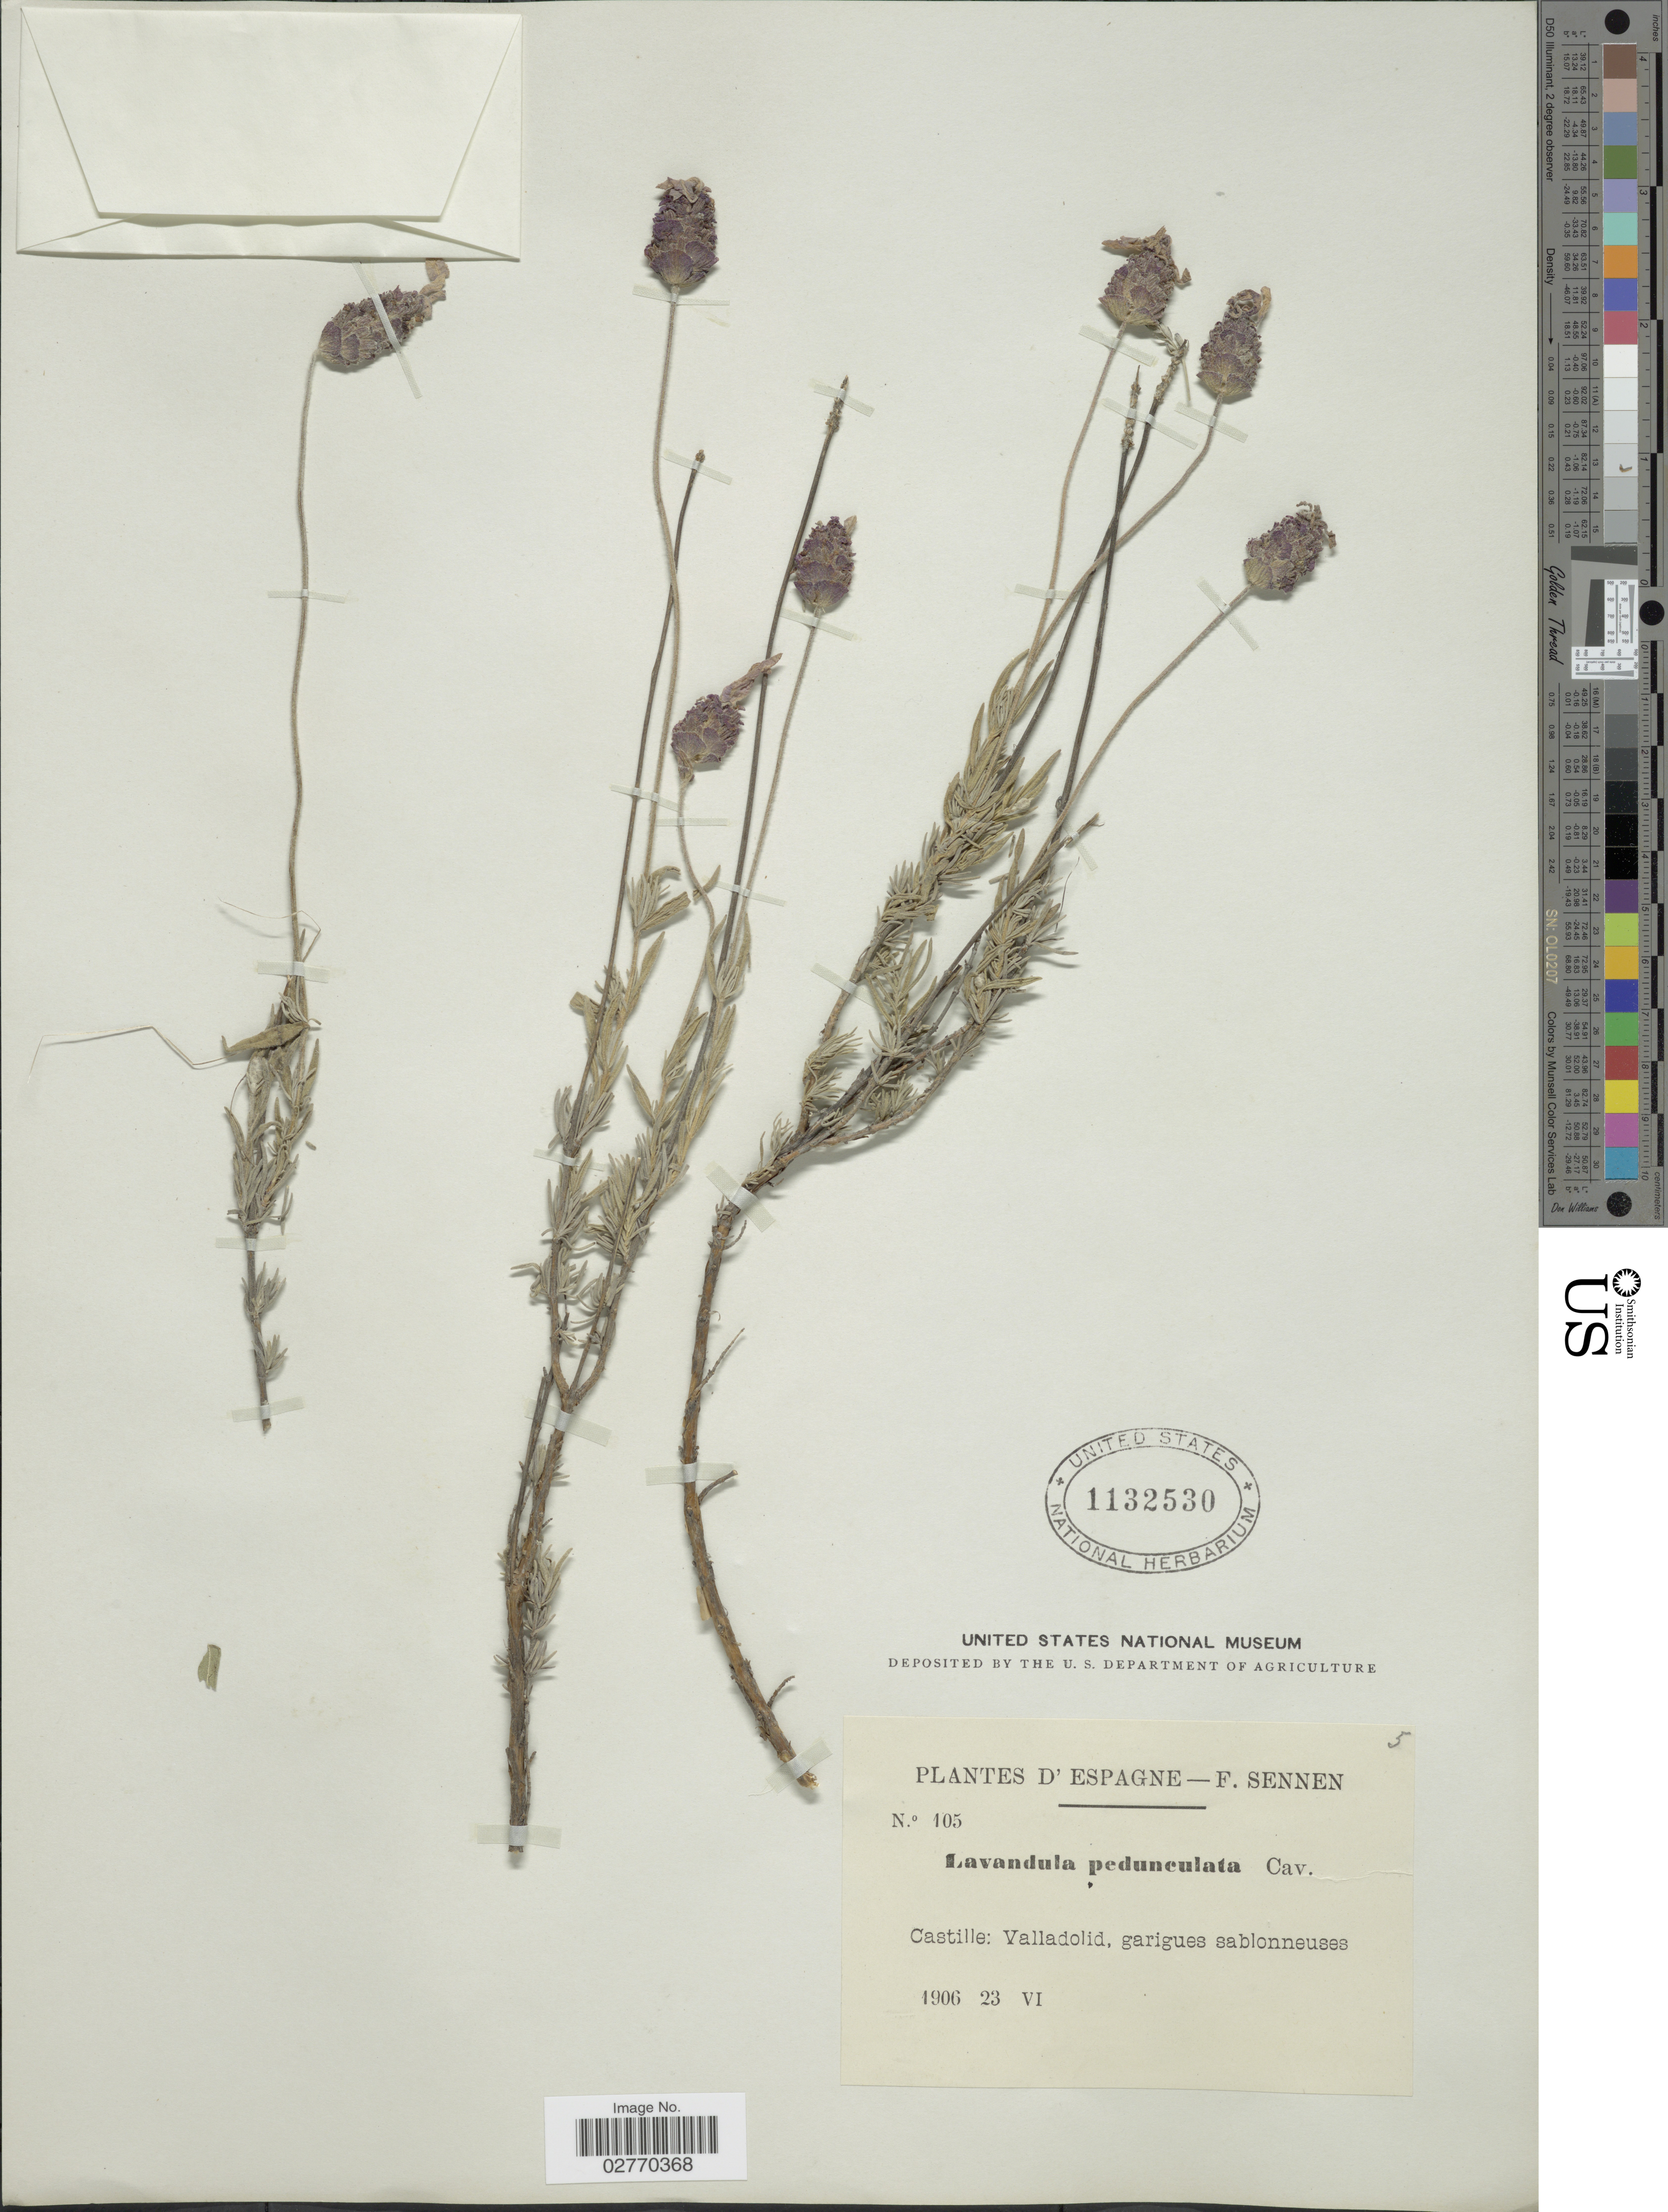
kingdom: Plantae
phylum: Tracheophyta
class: Magnoliopsida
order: Lamiales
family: Lamiaceae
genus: Lavandula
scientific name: Lavandula pedunculata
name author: (Mill.) Cav.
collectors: E. Sennen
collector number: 105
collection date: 1906-06-23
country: Spain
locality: Espagne. Castille: Valladolid, garigues sablonneusses.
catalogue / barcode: US 1132530